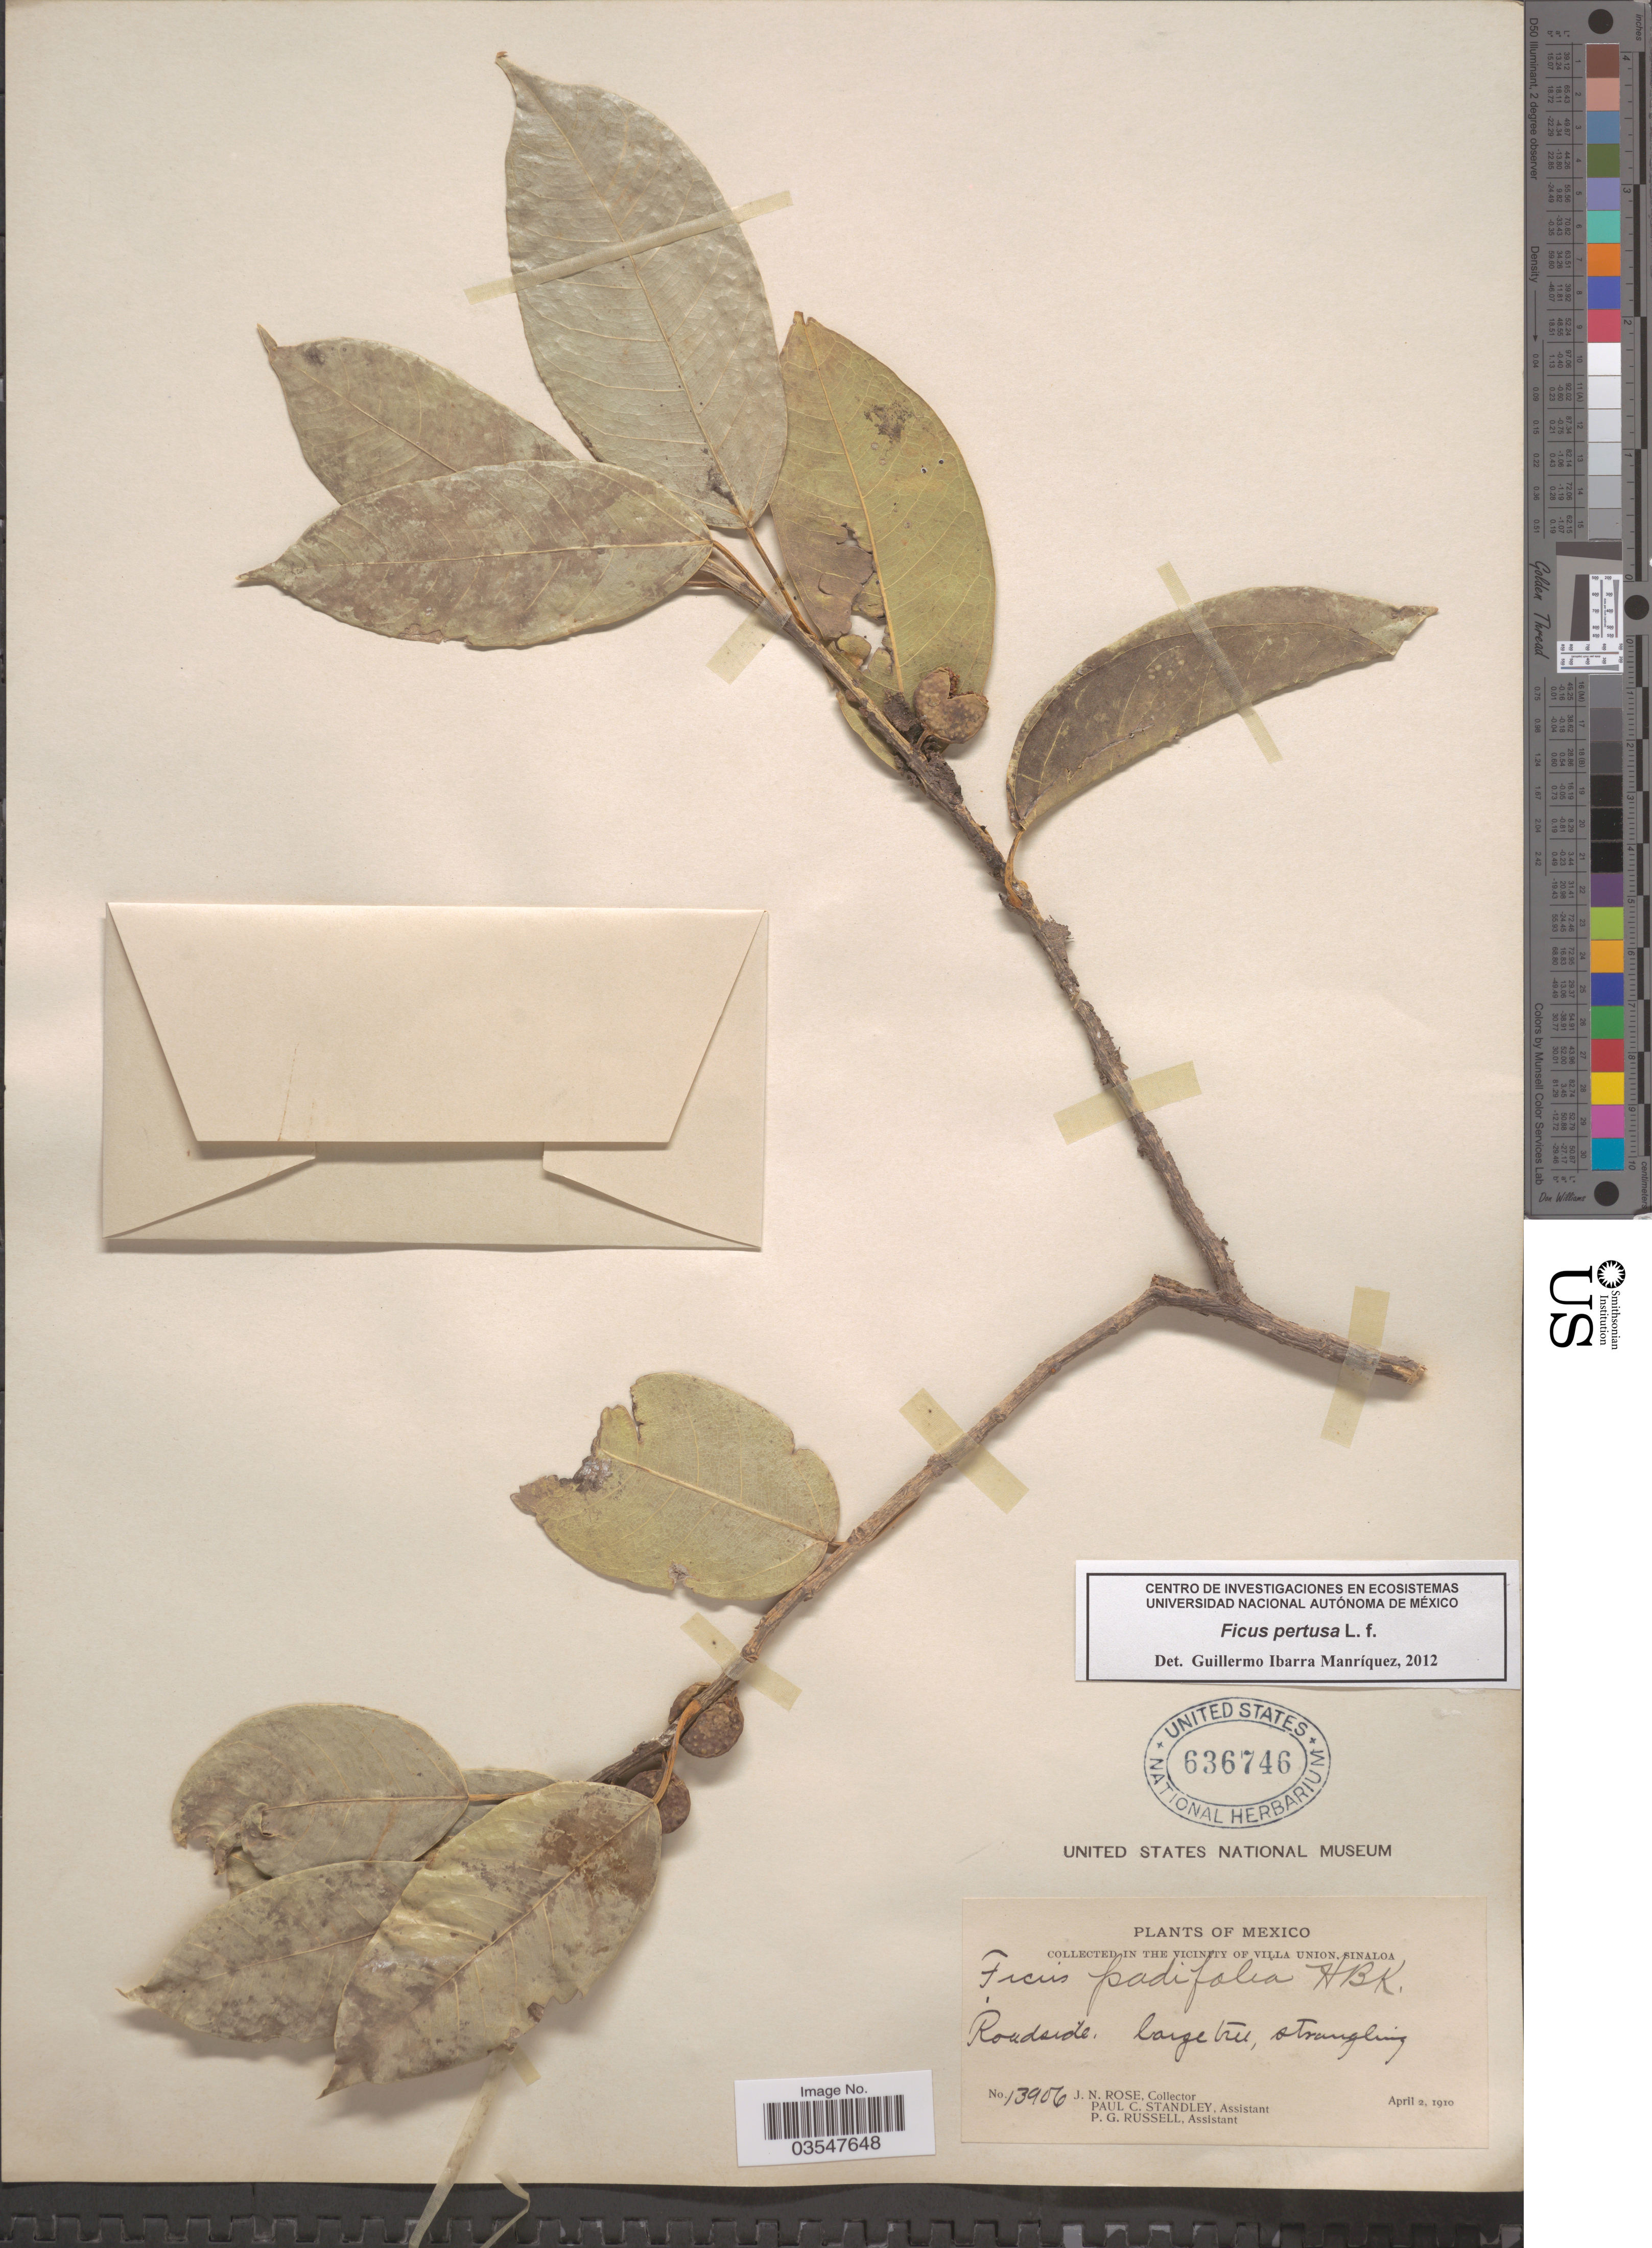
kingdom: Plantae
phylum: Tracheophyta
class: Magnoliopsida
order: Rosales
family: Moraceae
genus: Ficus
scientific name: Ficus pertusa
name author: L. f.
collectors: J. N. Rose, P. C. Standley & P. G. Russell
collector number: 13906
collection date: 1910-04-02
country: Mexico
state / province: Sinaloa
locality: In The vicinity of Villa Union.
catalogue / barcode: US 636746